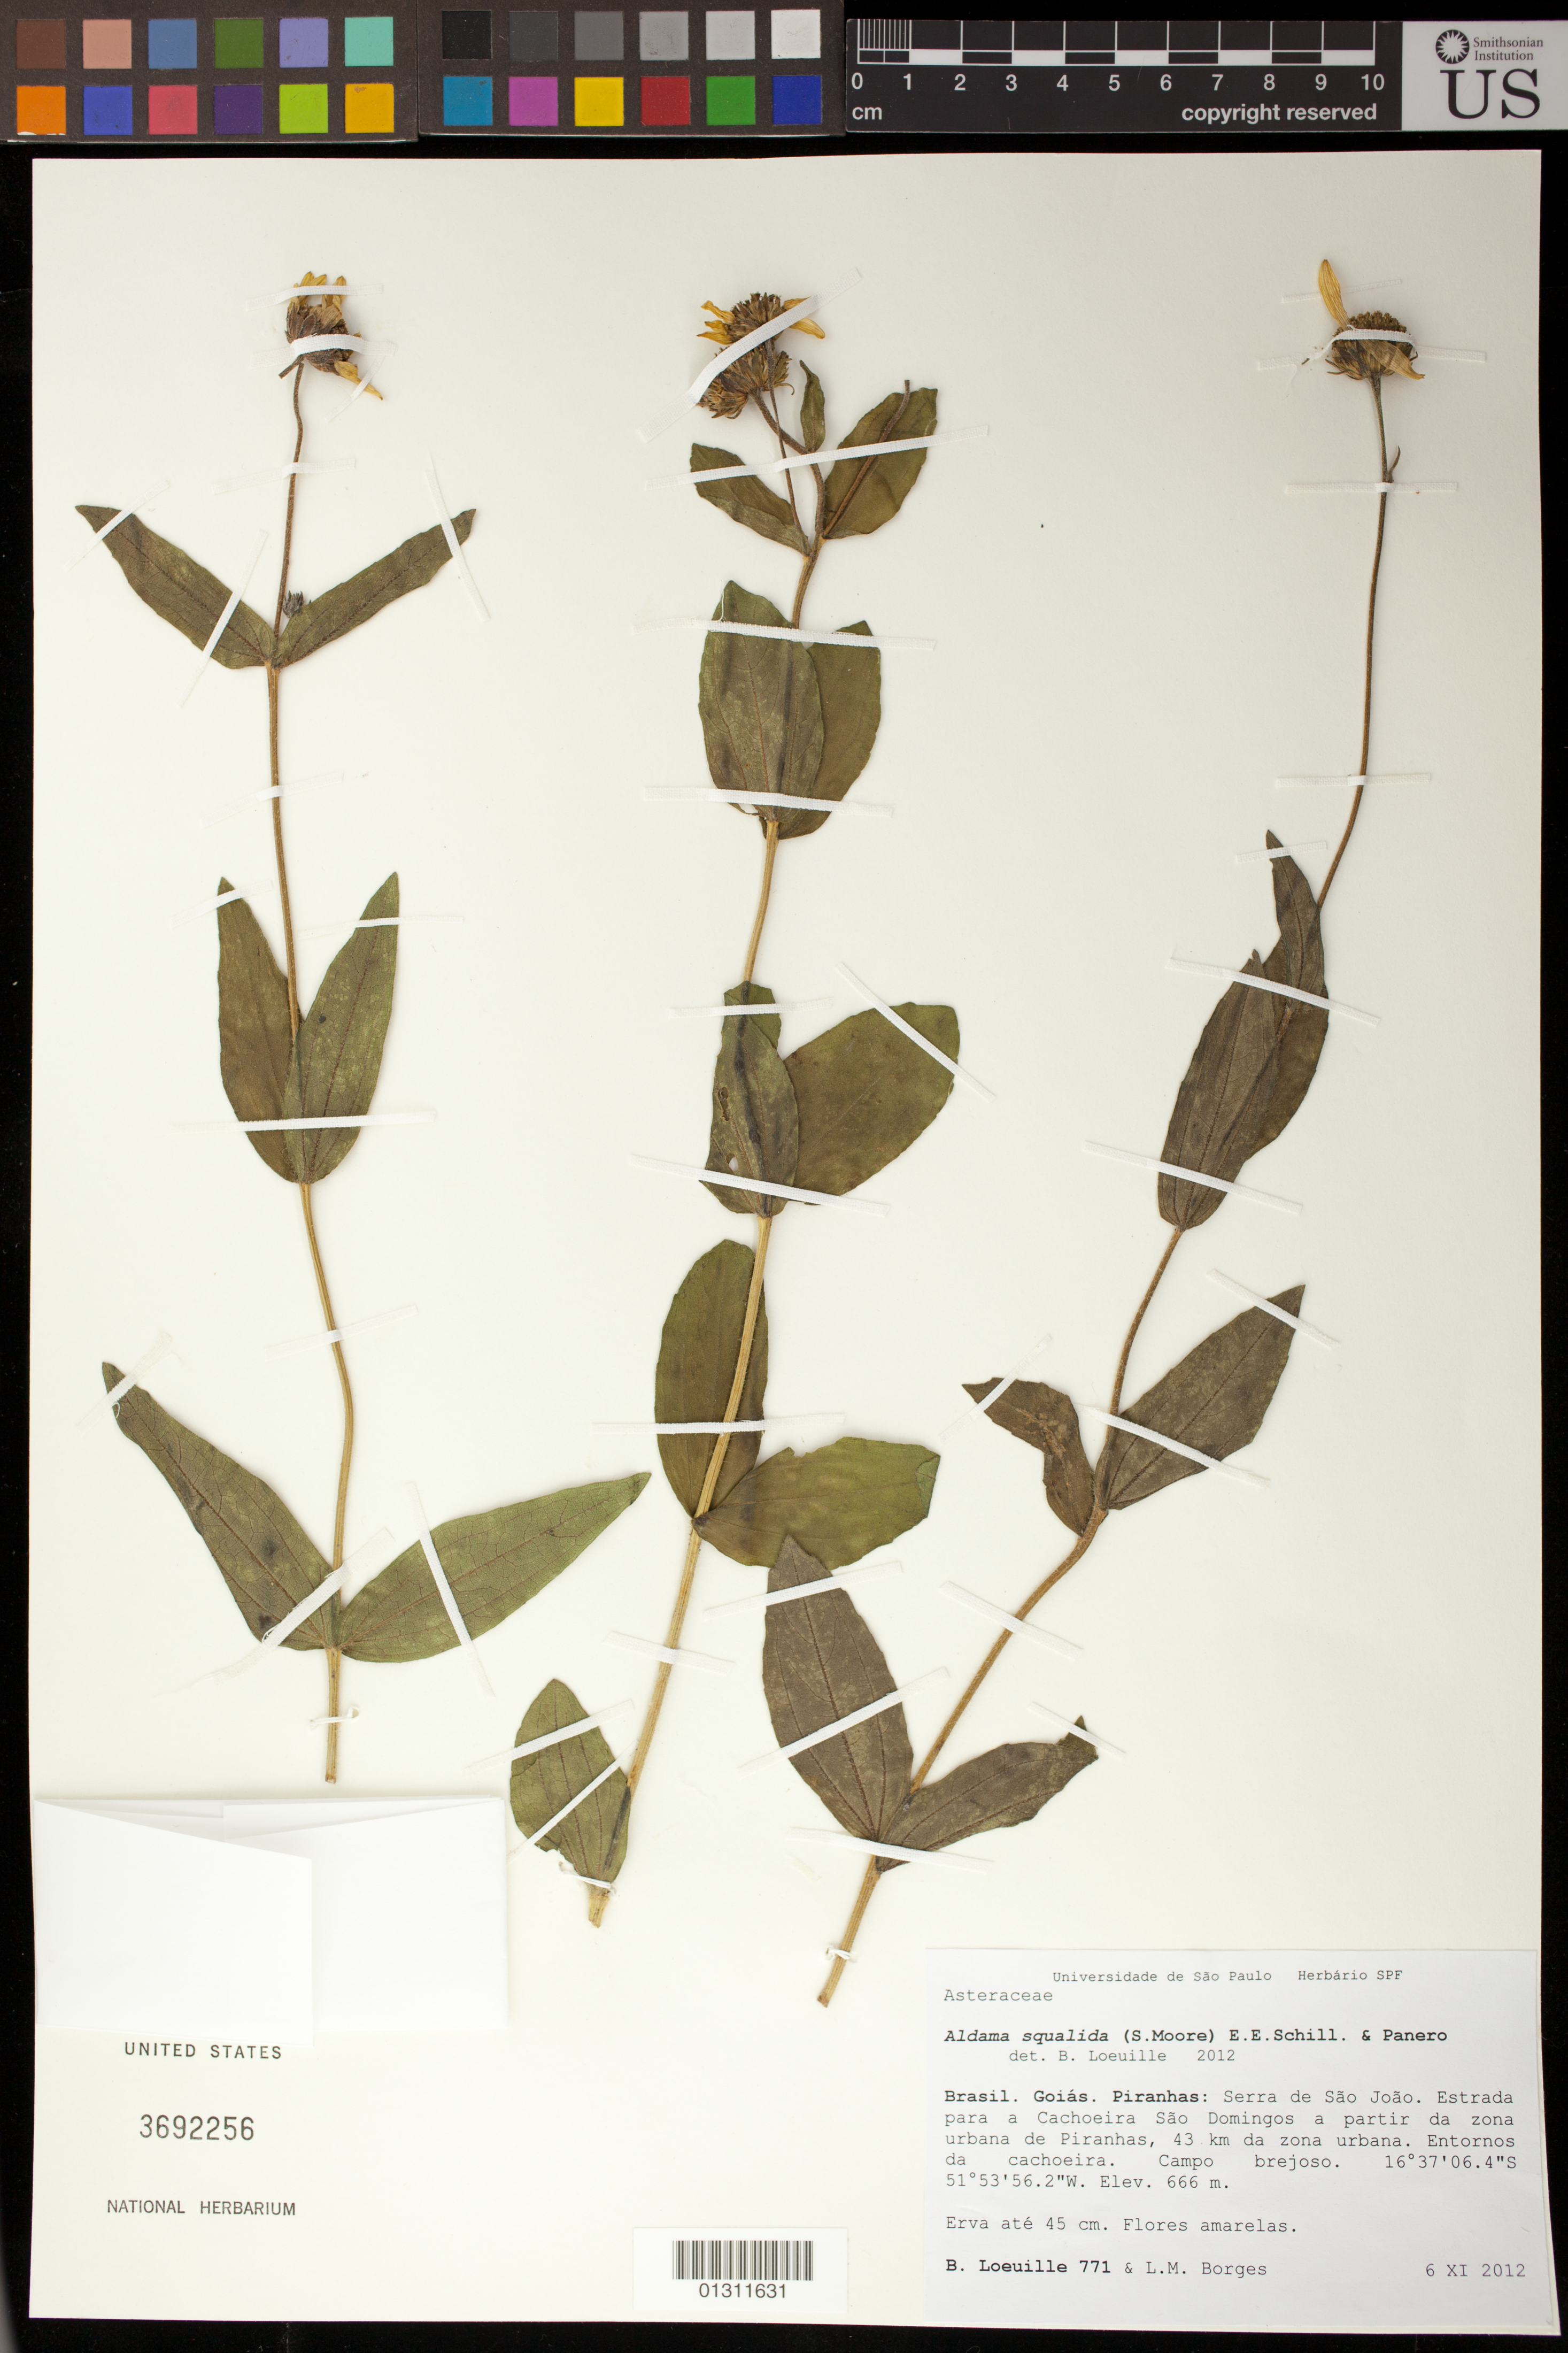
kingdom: Plantae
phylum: Tracheophyta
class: Magnoliopsida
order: Asterales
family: Asteraceae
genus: Viguiera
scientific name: Viguiera squalida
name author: S. Moore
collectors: B. Loeuille & L. M. Borges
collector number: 771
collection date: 2012-11-06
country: Brazil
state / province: Goiás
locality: Serra de Sao Joao. Estrada para a Cachoeira Sao Domingos a partir da zona urbana de Piranhas, 43 km da zona urbana.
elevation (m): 666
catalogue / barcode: US 3692256